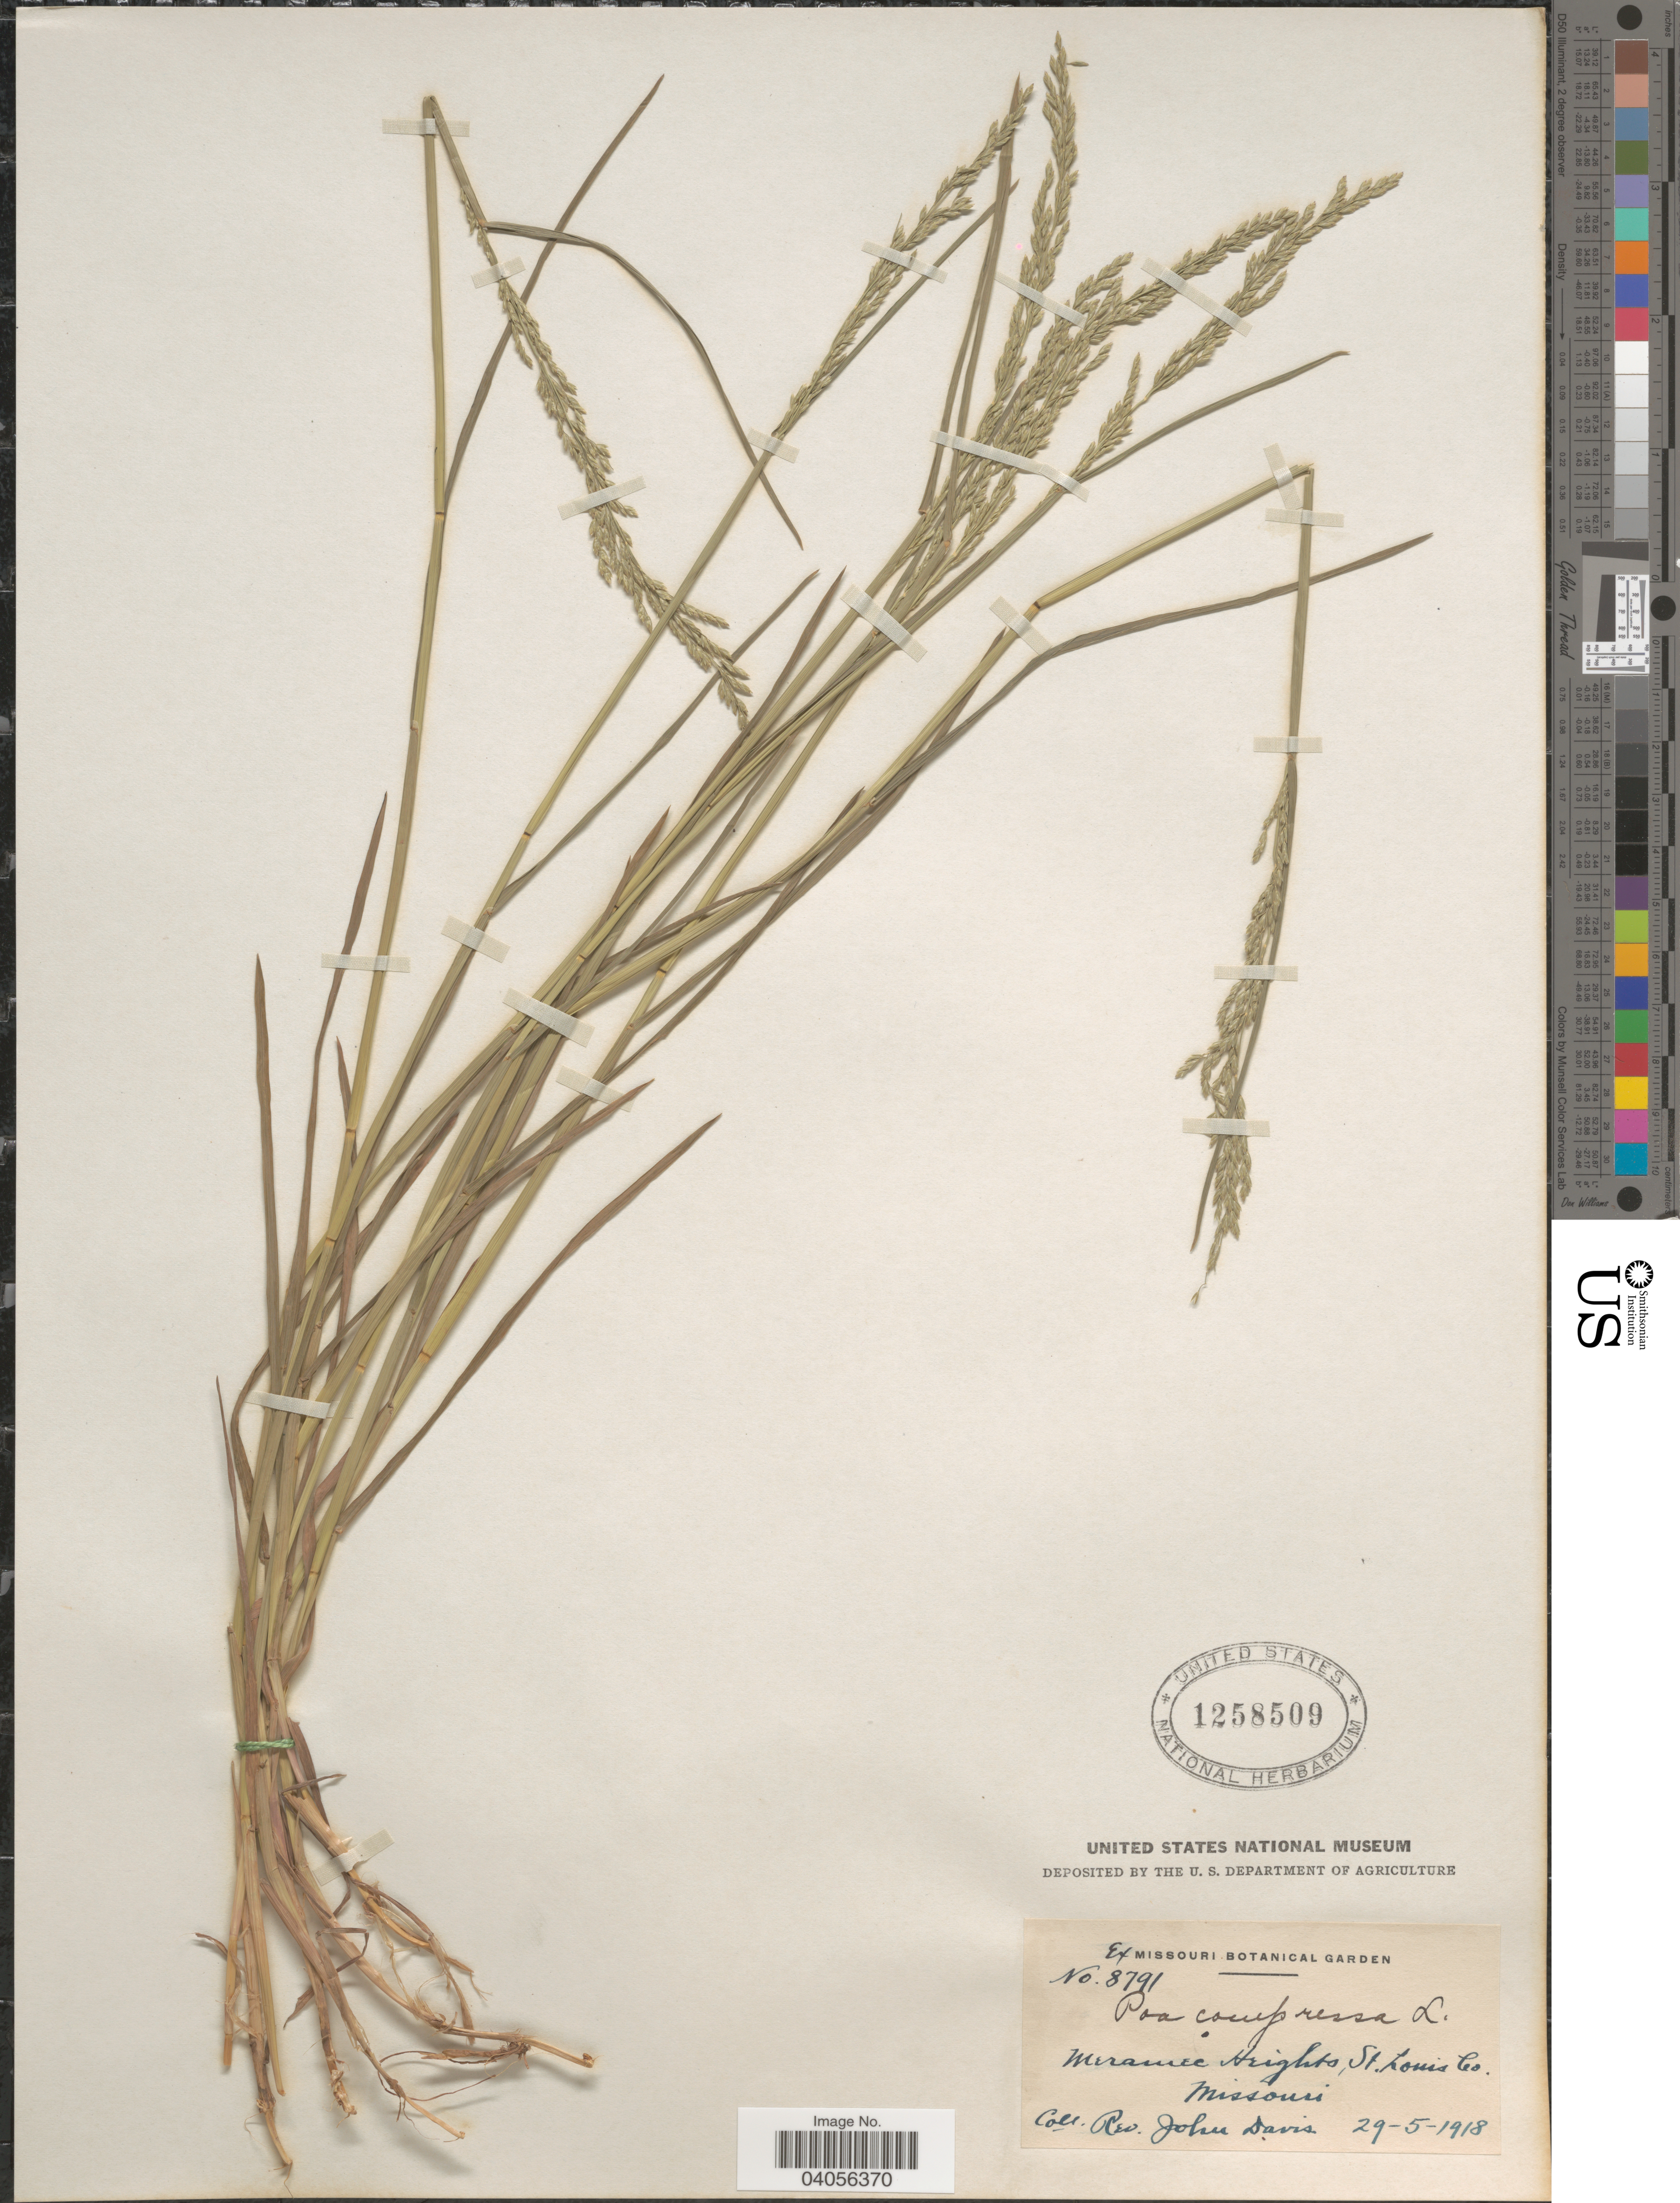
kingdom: Plantae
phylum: Tracheophyta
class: Liliopsida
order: Poales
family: Poaceae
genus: Poa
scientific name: Poa compressa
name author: L.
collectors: J. Davis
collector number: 8791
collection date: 1918-05-29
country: United States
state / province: Missouri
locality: Meramec Heights, St. Louis Co.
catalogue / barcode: US 1258509